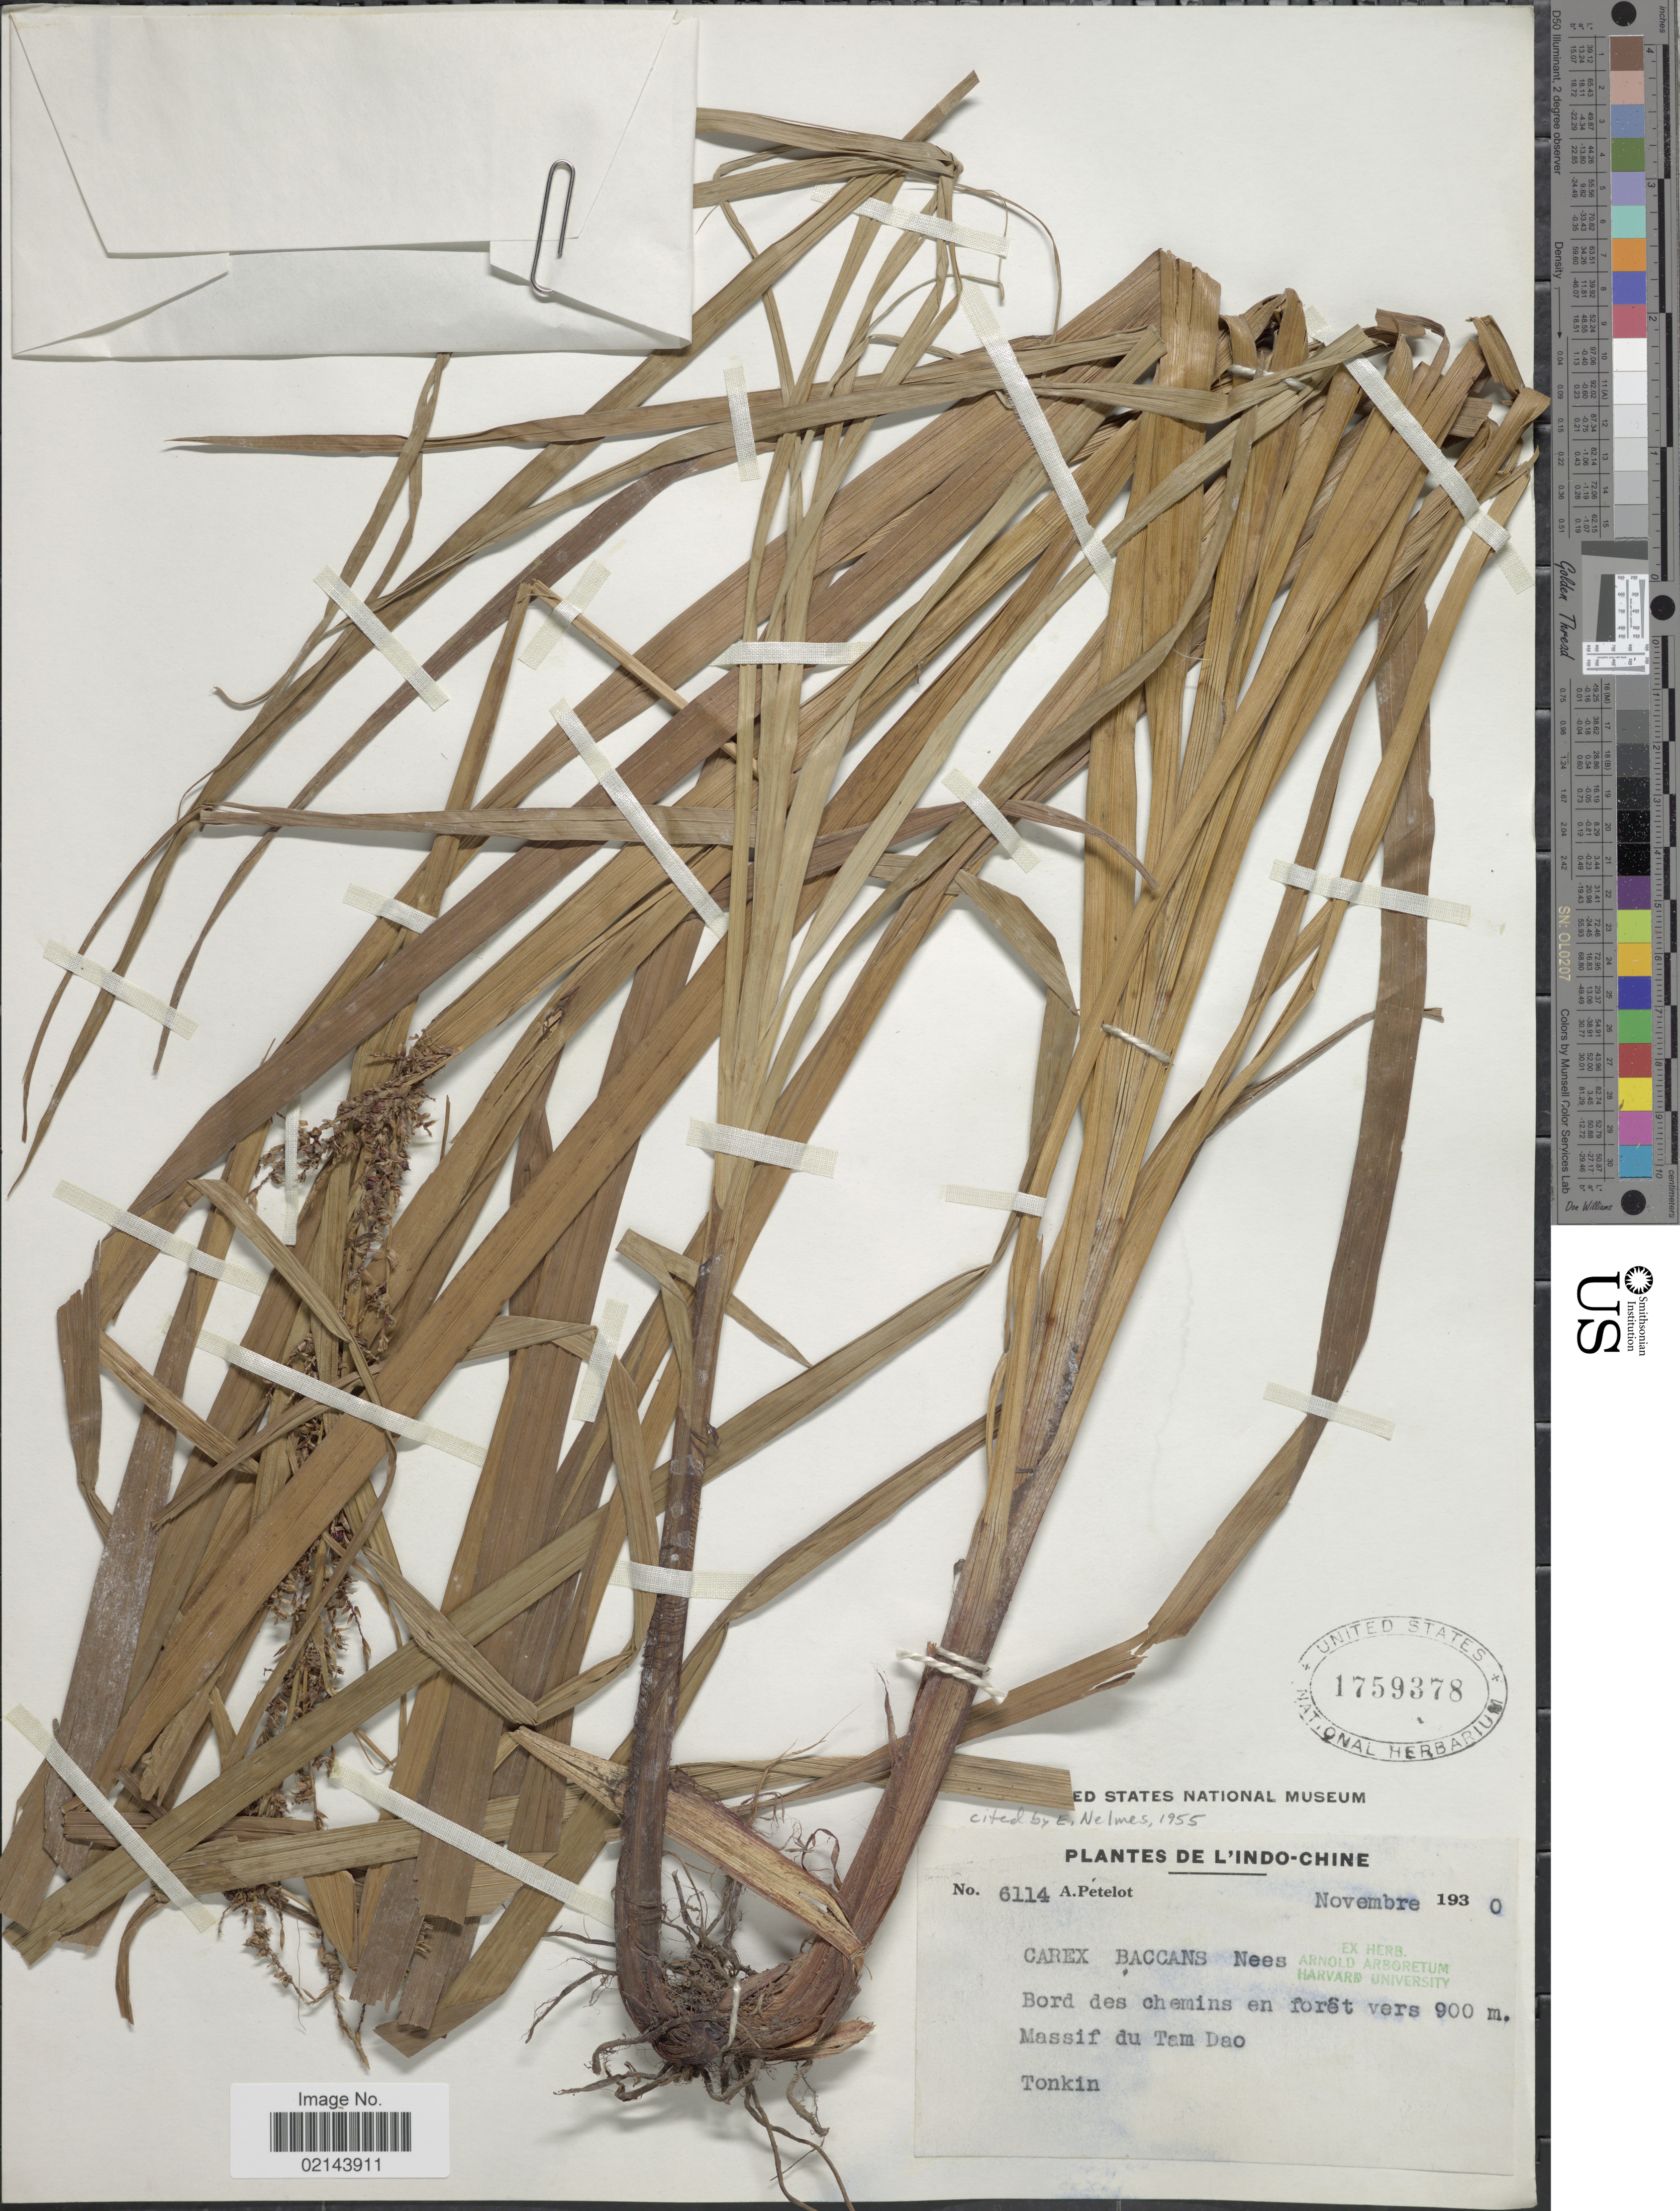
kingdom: Plantae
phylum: Tracheophyta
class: Liliopsida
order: Poales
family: Cyperaceae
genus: Carex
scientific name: Carex baccans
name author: Nees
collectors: A. Petelot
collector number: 6114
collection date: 1930-11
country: Vietnam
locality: Tonkin. Indo-Chine. Bord des chemins en foret. Massif du Tam Dao.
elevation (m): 900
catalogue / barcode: US 1759378